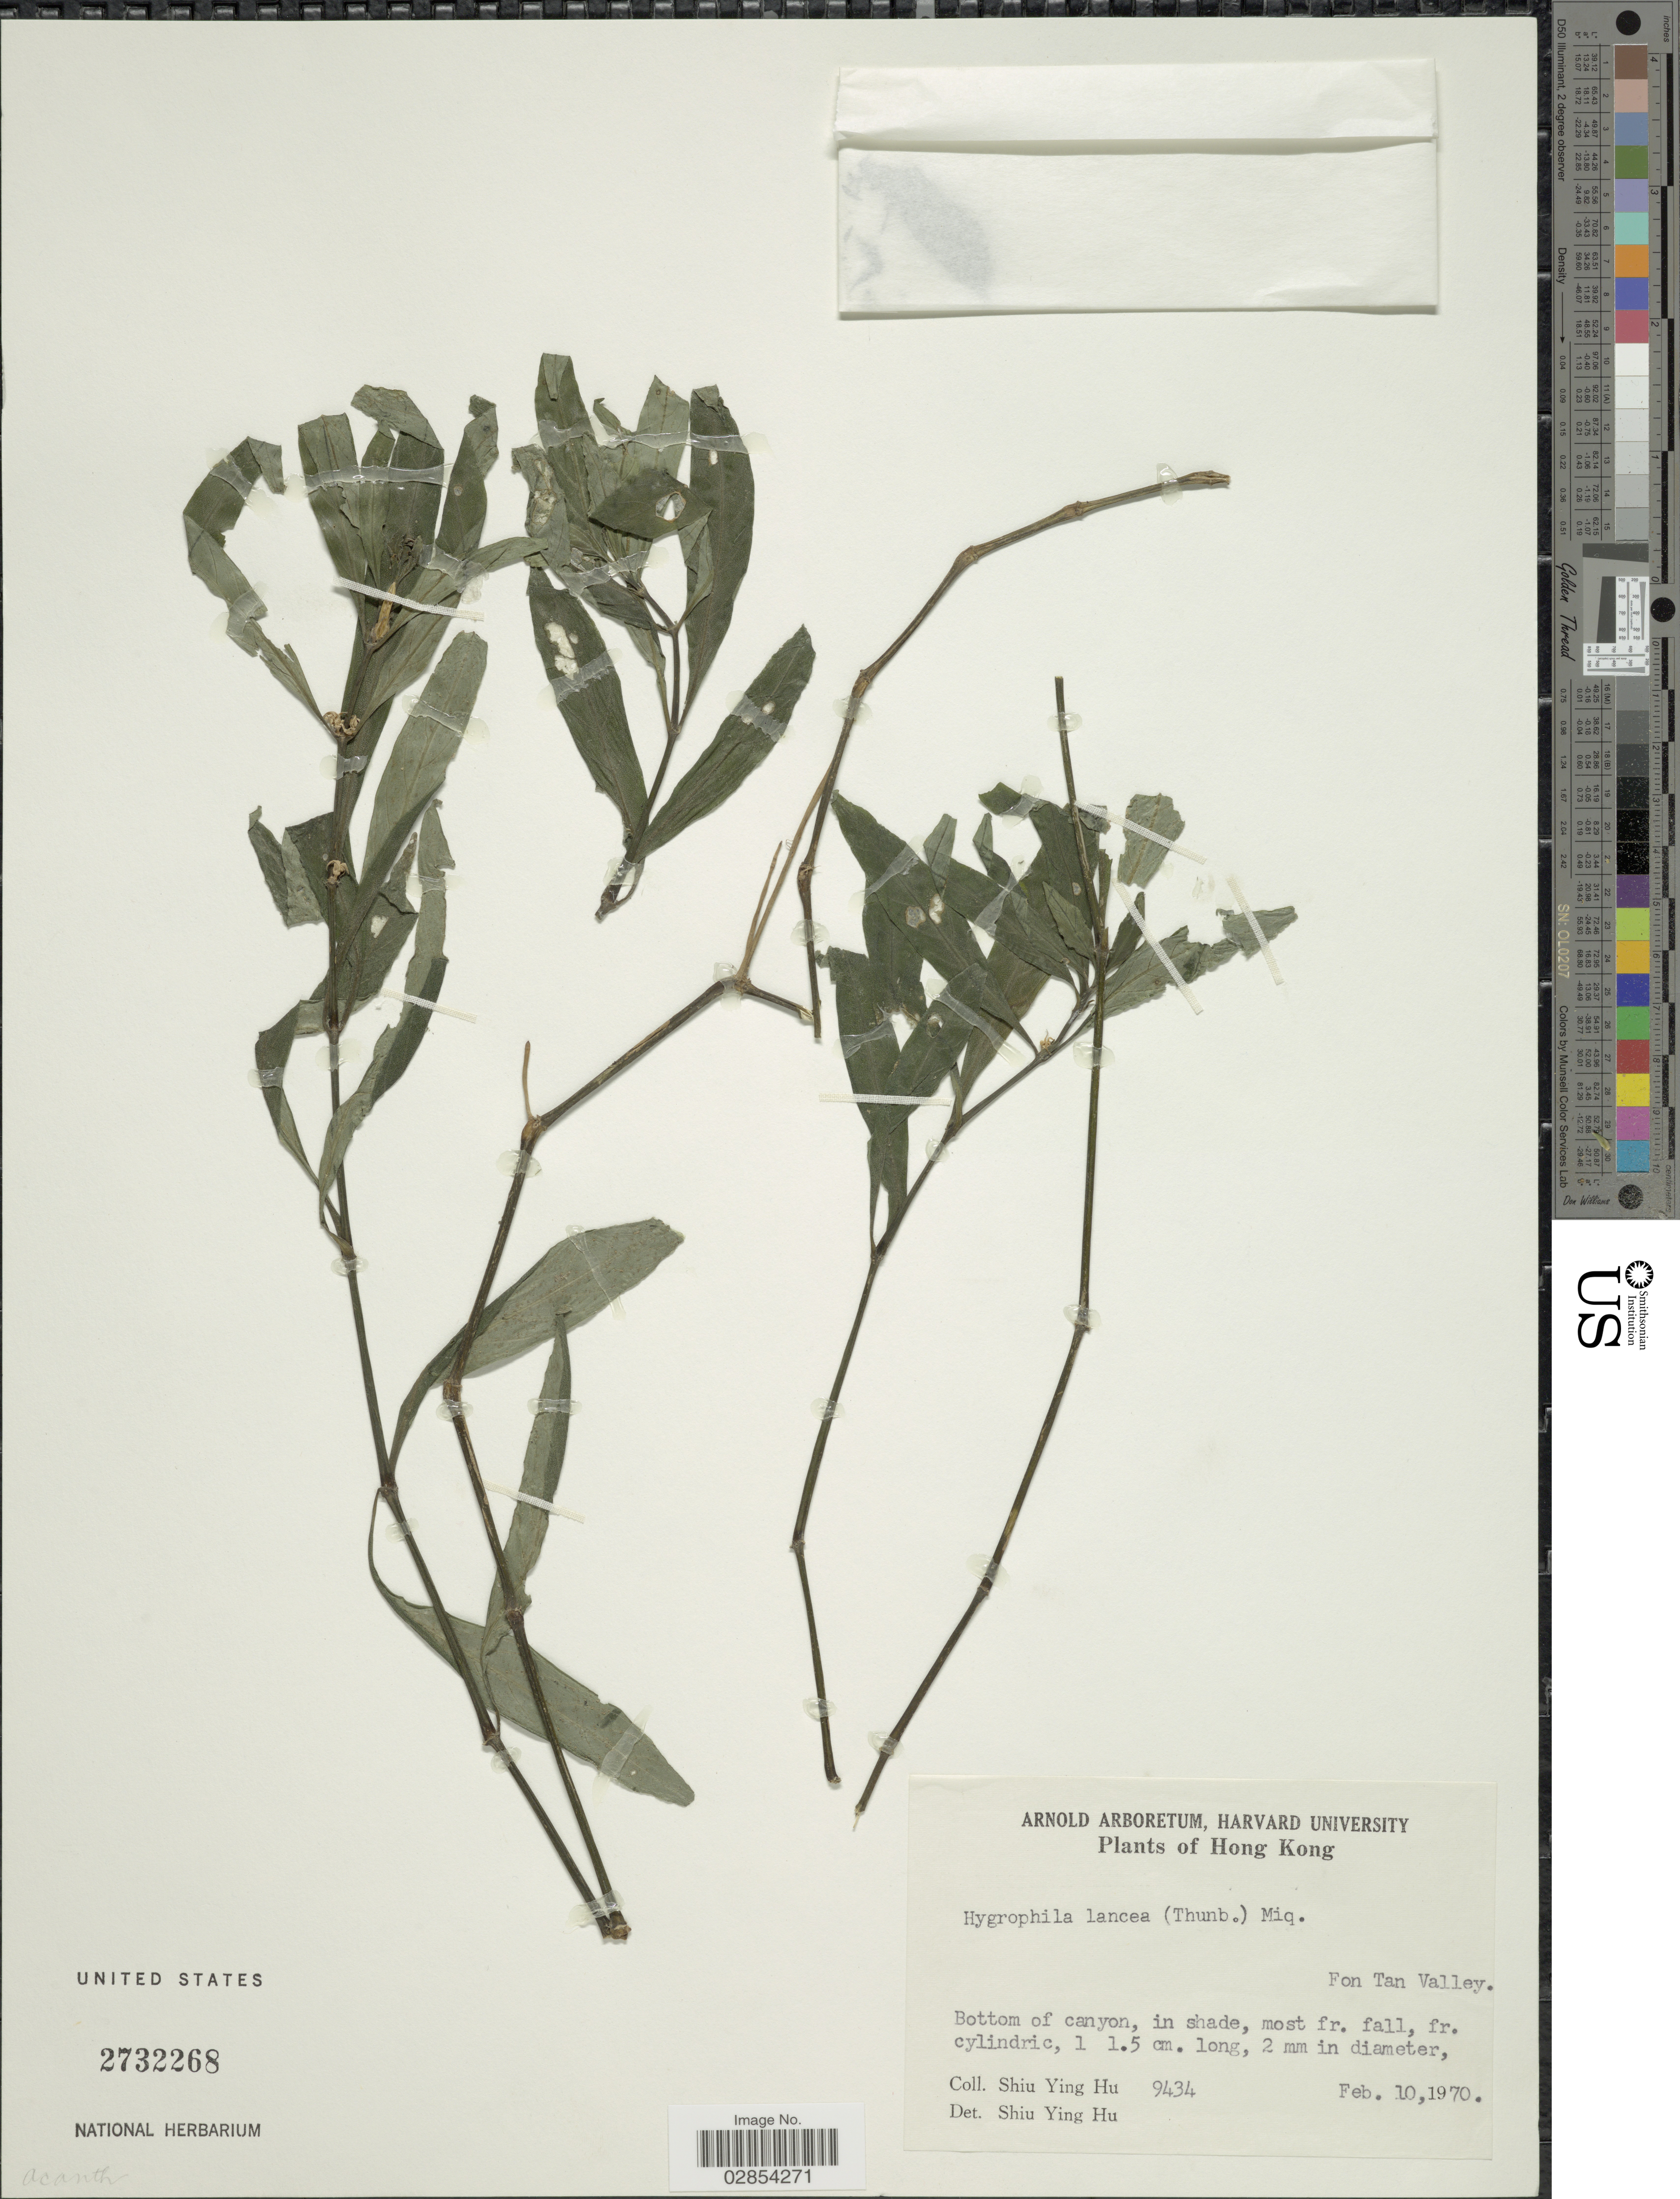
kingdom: Plantae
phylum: Tracheophyta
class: Magnoliopsida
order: Lamiales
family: Acanthaceae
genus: Hygrophila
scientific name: Hygrophila lancea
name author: Miq.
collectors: S. Y. Hu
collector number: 9434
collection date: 1970-02-10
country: China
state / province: Hong Kong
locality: Fon Tan Valley.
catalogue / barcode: US 2732268